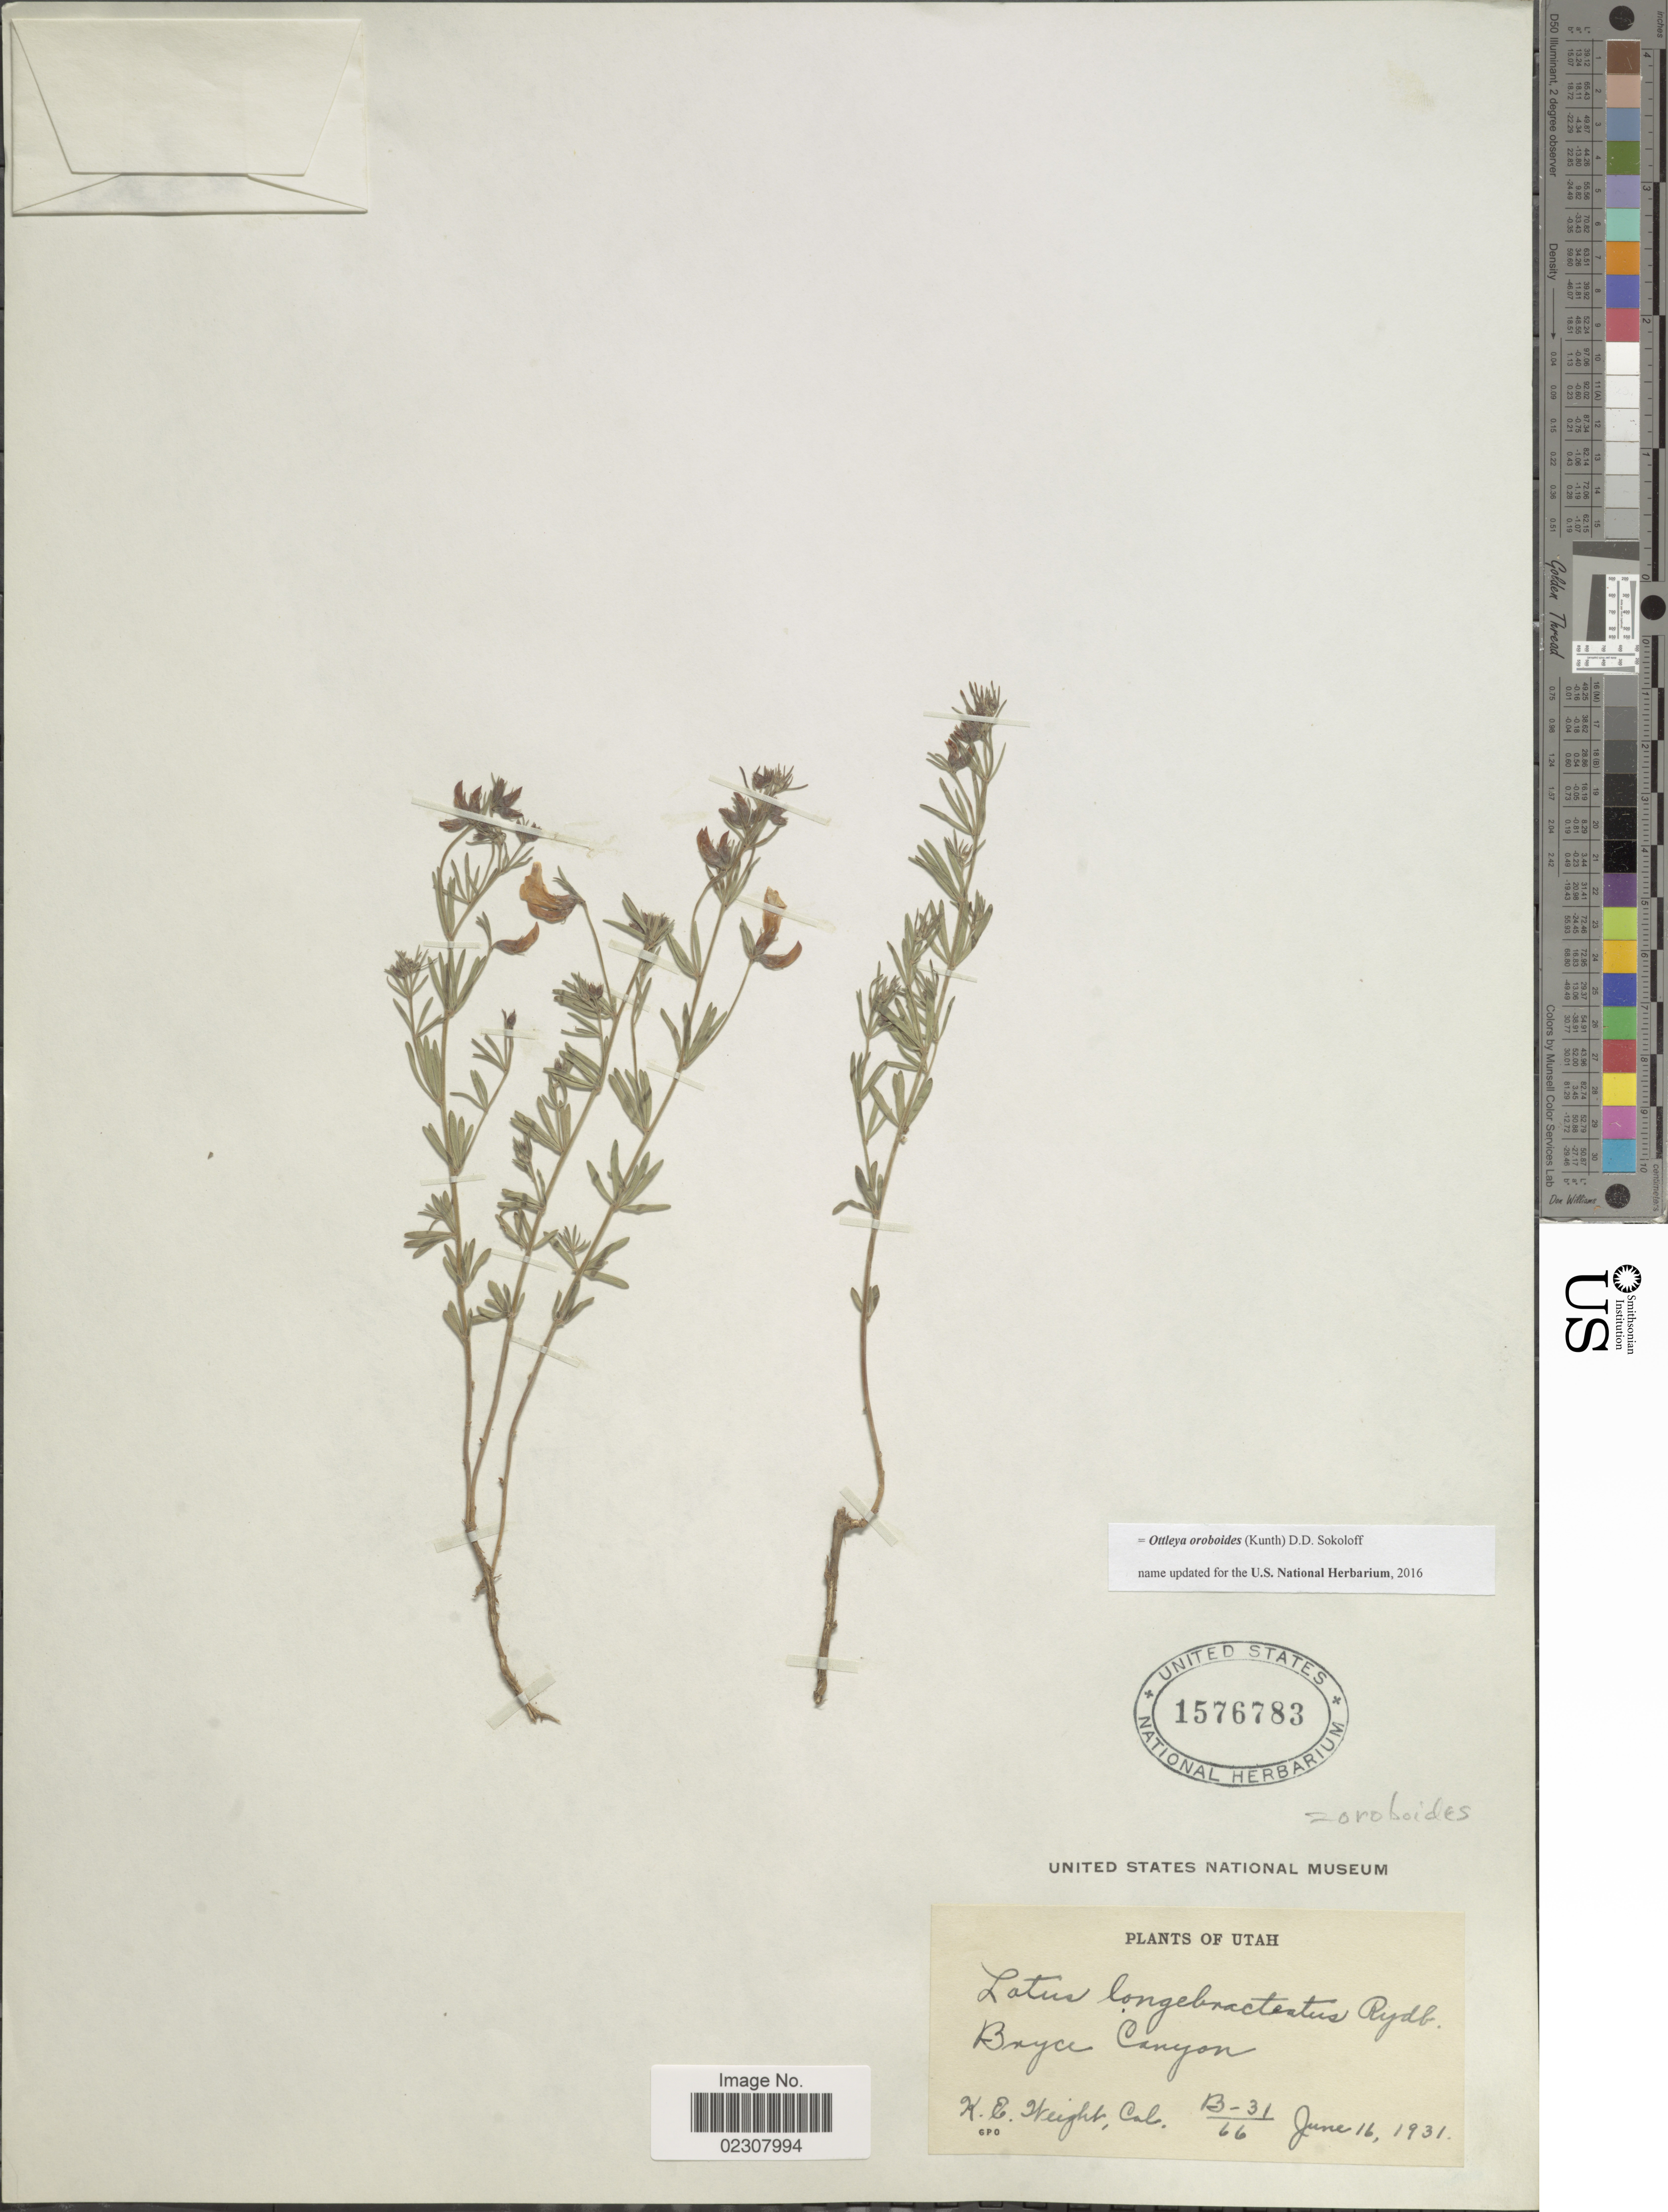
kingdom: Plantae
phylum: Tracheophyta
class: Magnoliopsida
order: Fabales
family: Fabaceae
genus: Ottleya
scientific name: Ottleya oroboides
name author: (Kunth) D.D. Sokoloff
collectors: K. Weight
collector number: B-31/66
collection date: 1931-06-16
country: United States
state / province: Utah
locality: Boyce Canyon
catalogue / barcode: US 1576783